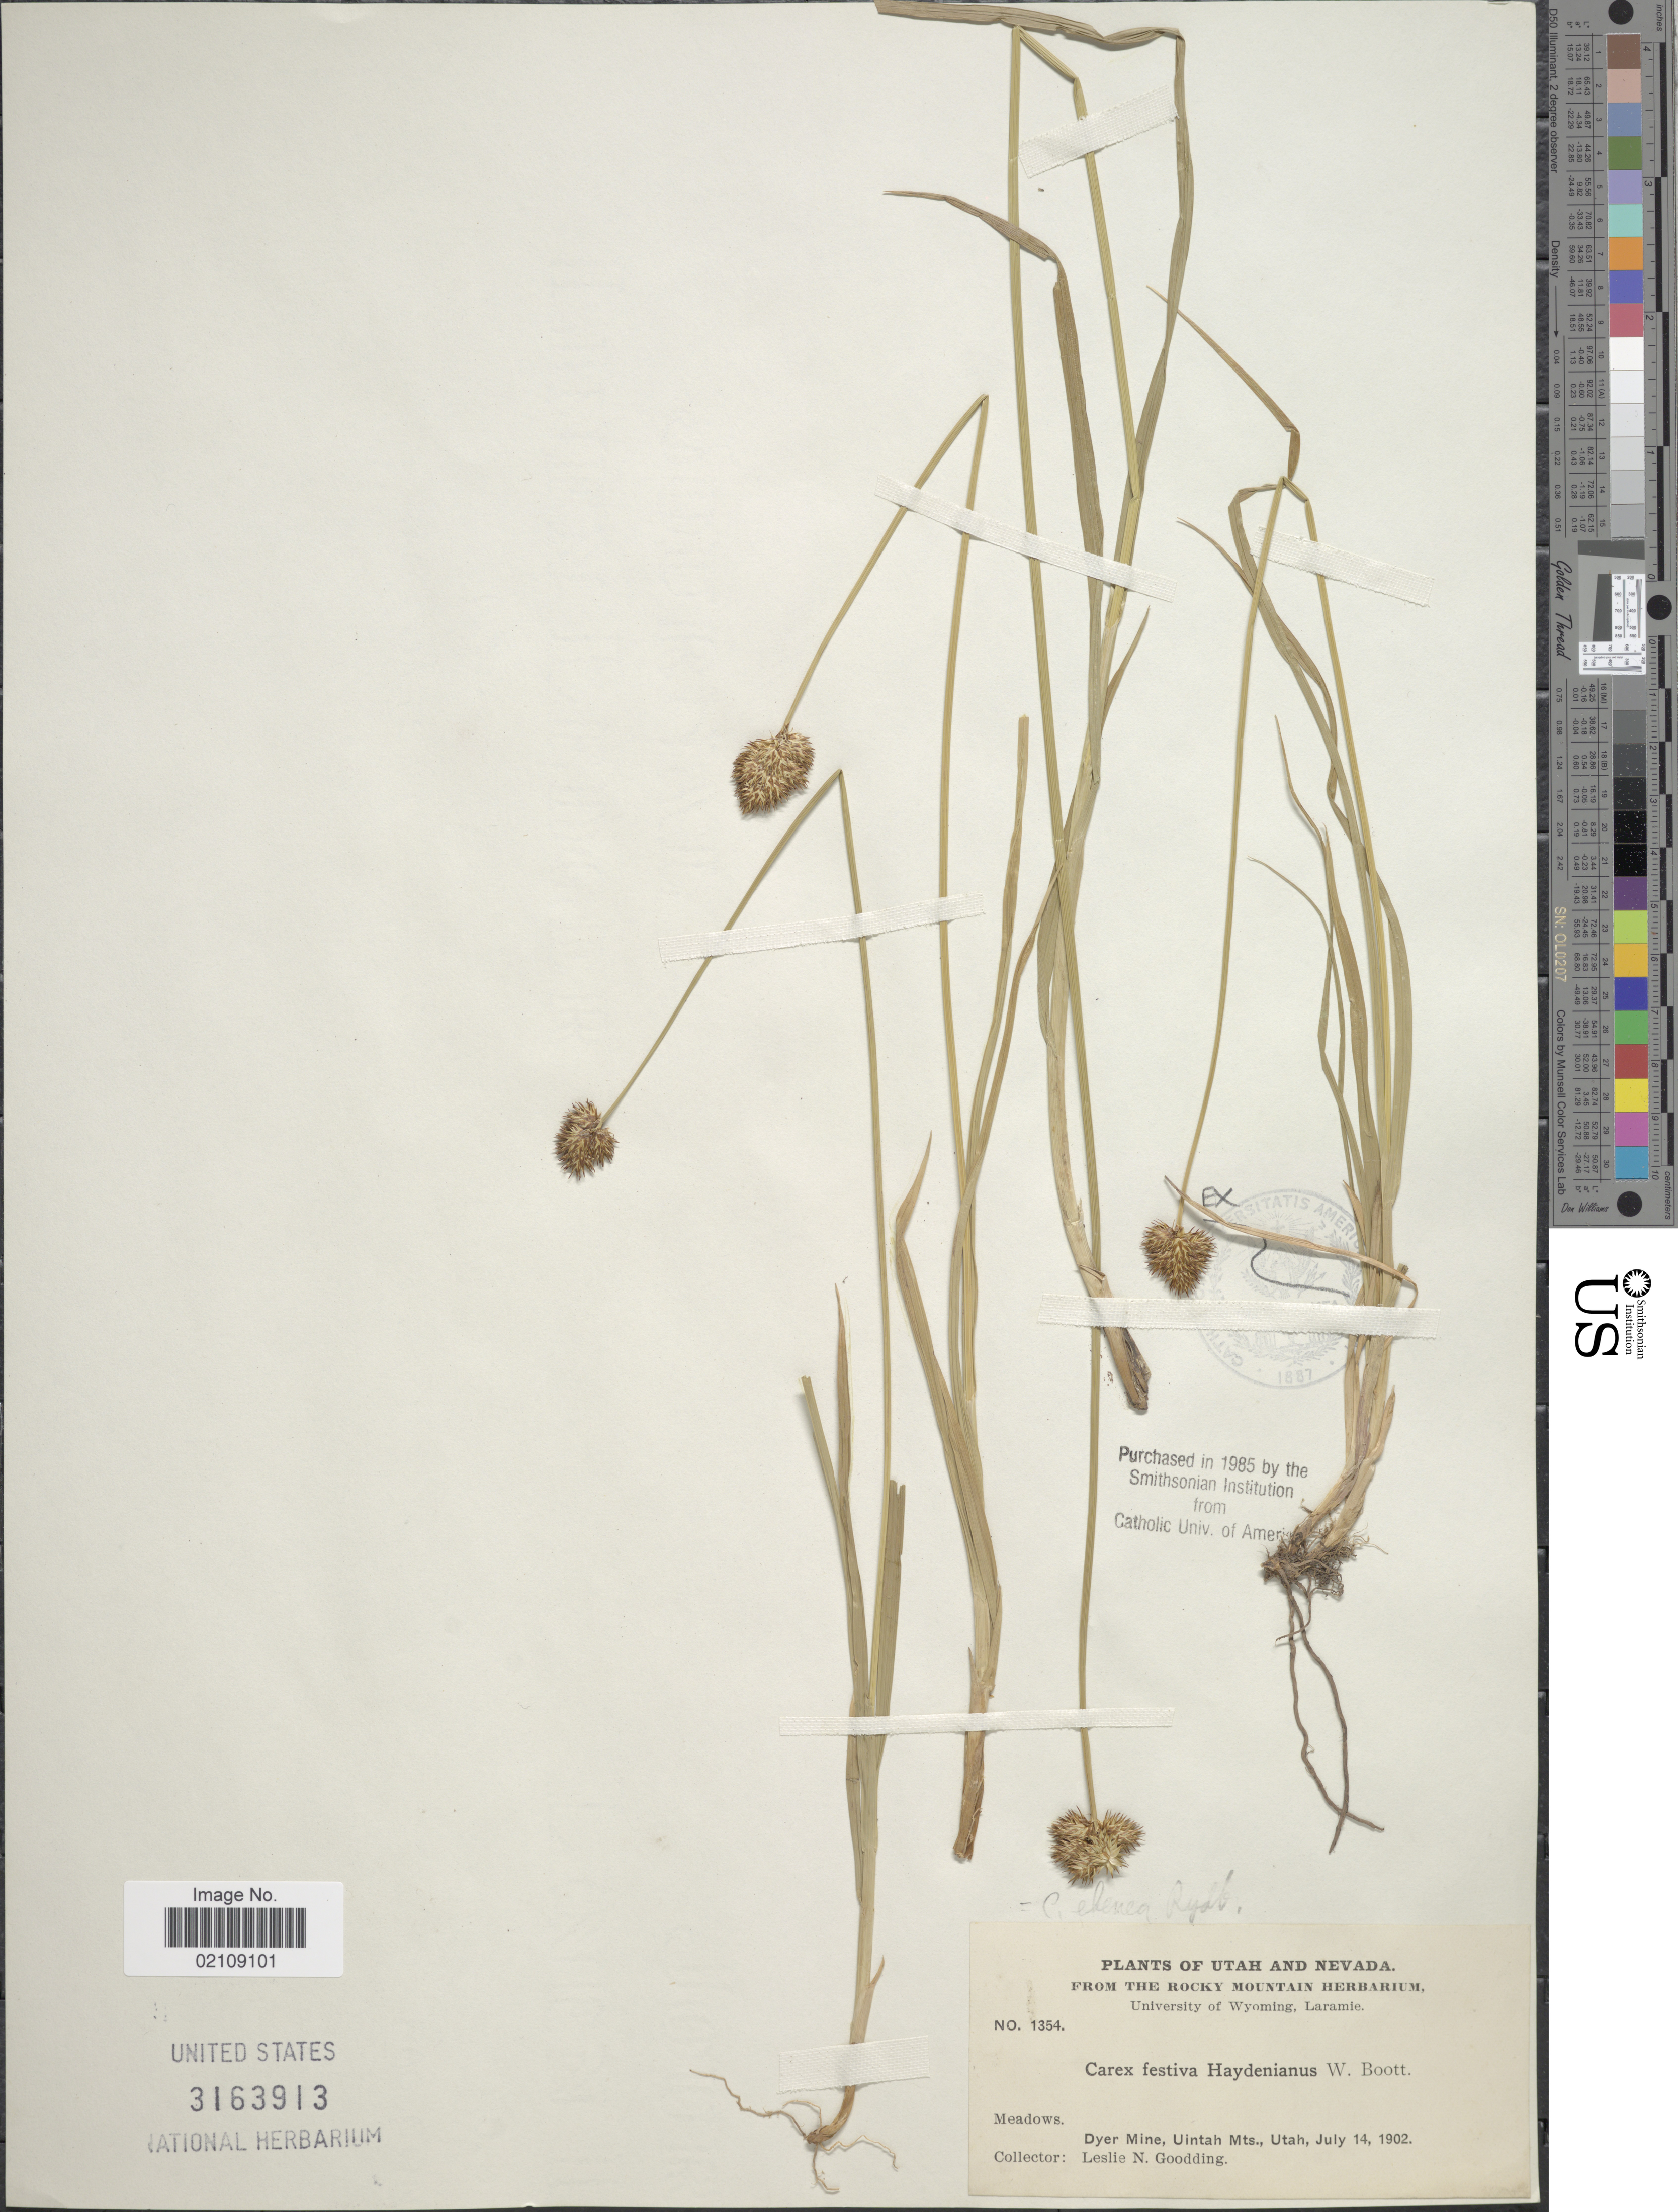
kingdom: Plantae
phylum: Tracheophyta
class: Liliopsida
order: Poales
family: Cyperaceae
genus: Carex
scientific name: Carex haydeniana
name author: Olney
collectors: L. N. Goodding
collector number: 1354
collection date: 1902-07-14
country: United States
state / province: Utah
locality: Dyer Mine, Uintah Mts.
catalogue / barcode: US 3163913